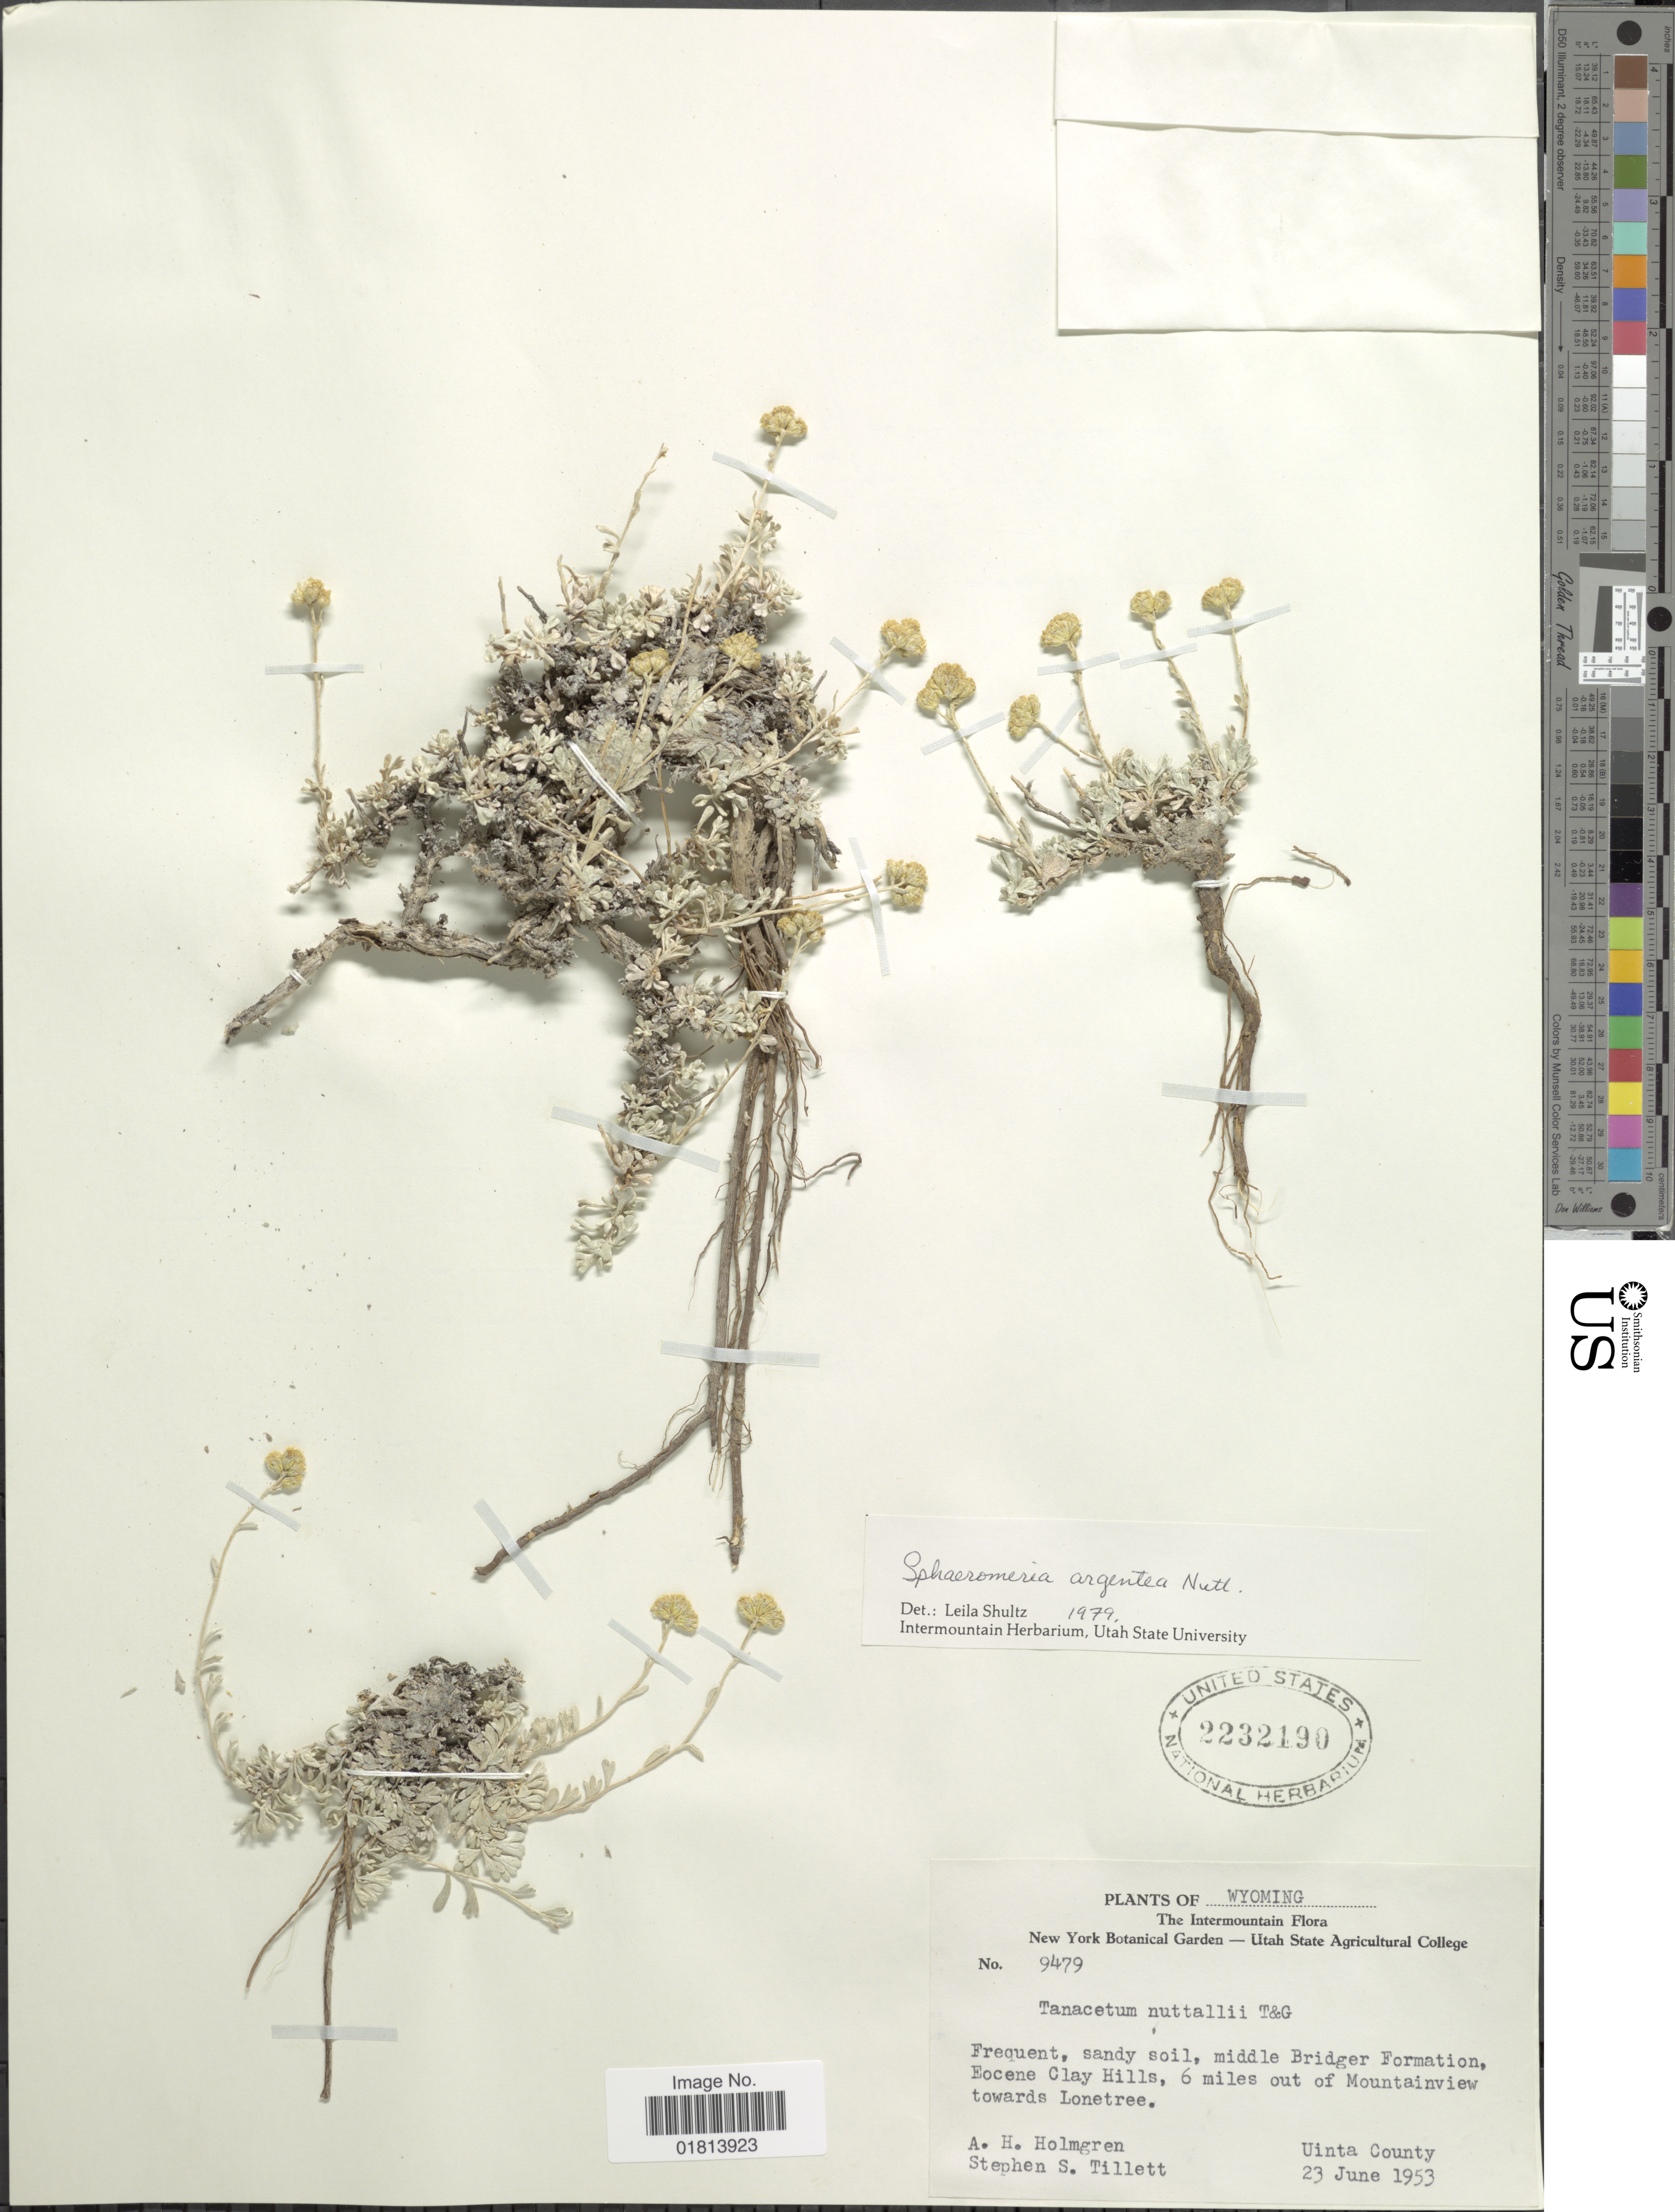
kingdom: Plantae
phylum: Tracheophyta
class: Magnoliopsida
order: Asterales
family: Asteraceae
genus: Sphaeromeria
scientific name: Sphaeromeria argentea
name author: Nutt.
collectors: A. H. Holmgren & S. S. Tillett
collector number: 9479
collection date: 1953-06-23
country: United States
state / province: Wyoming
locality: Middle Bridger Formation, Eocene Clay Hills, 6 miles out of Mountainview, towards Lonetree, Uinta County, The Intermountain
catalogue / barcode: US 2232190